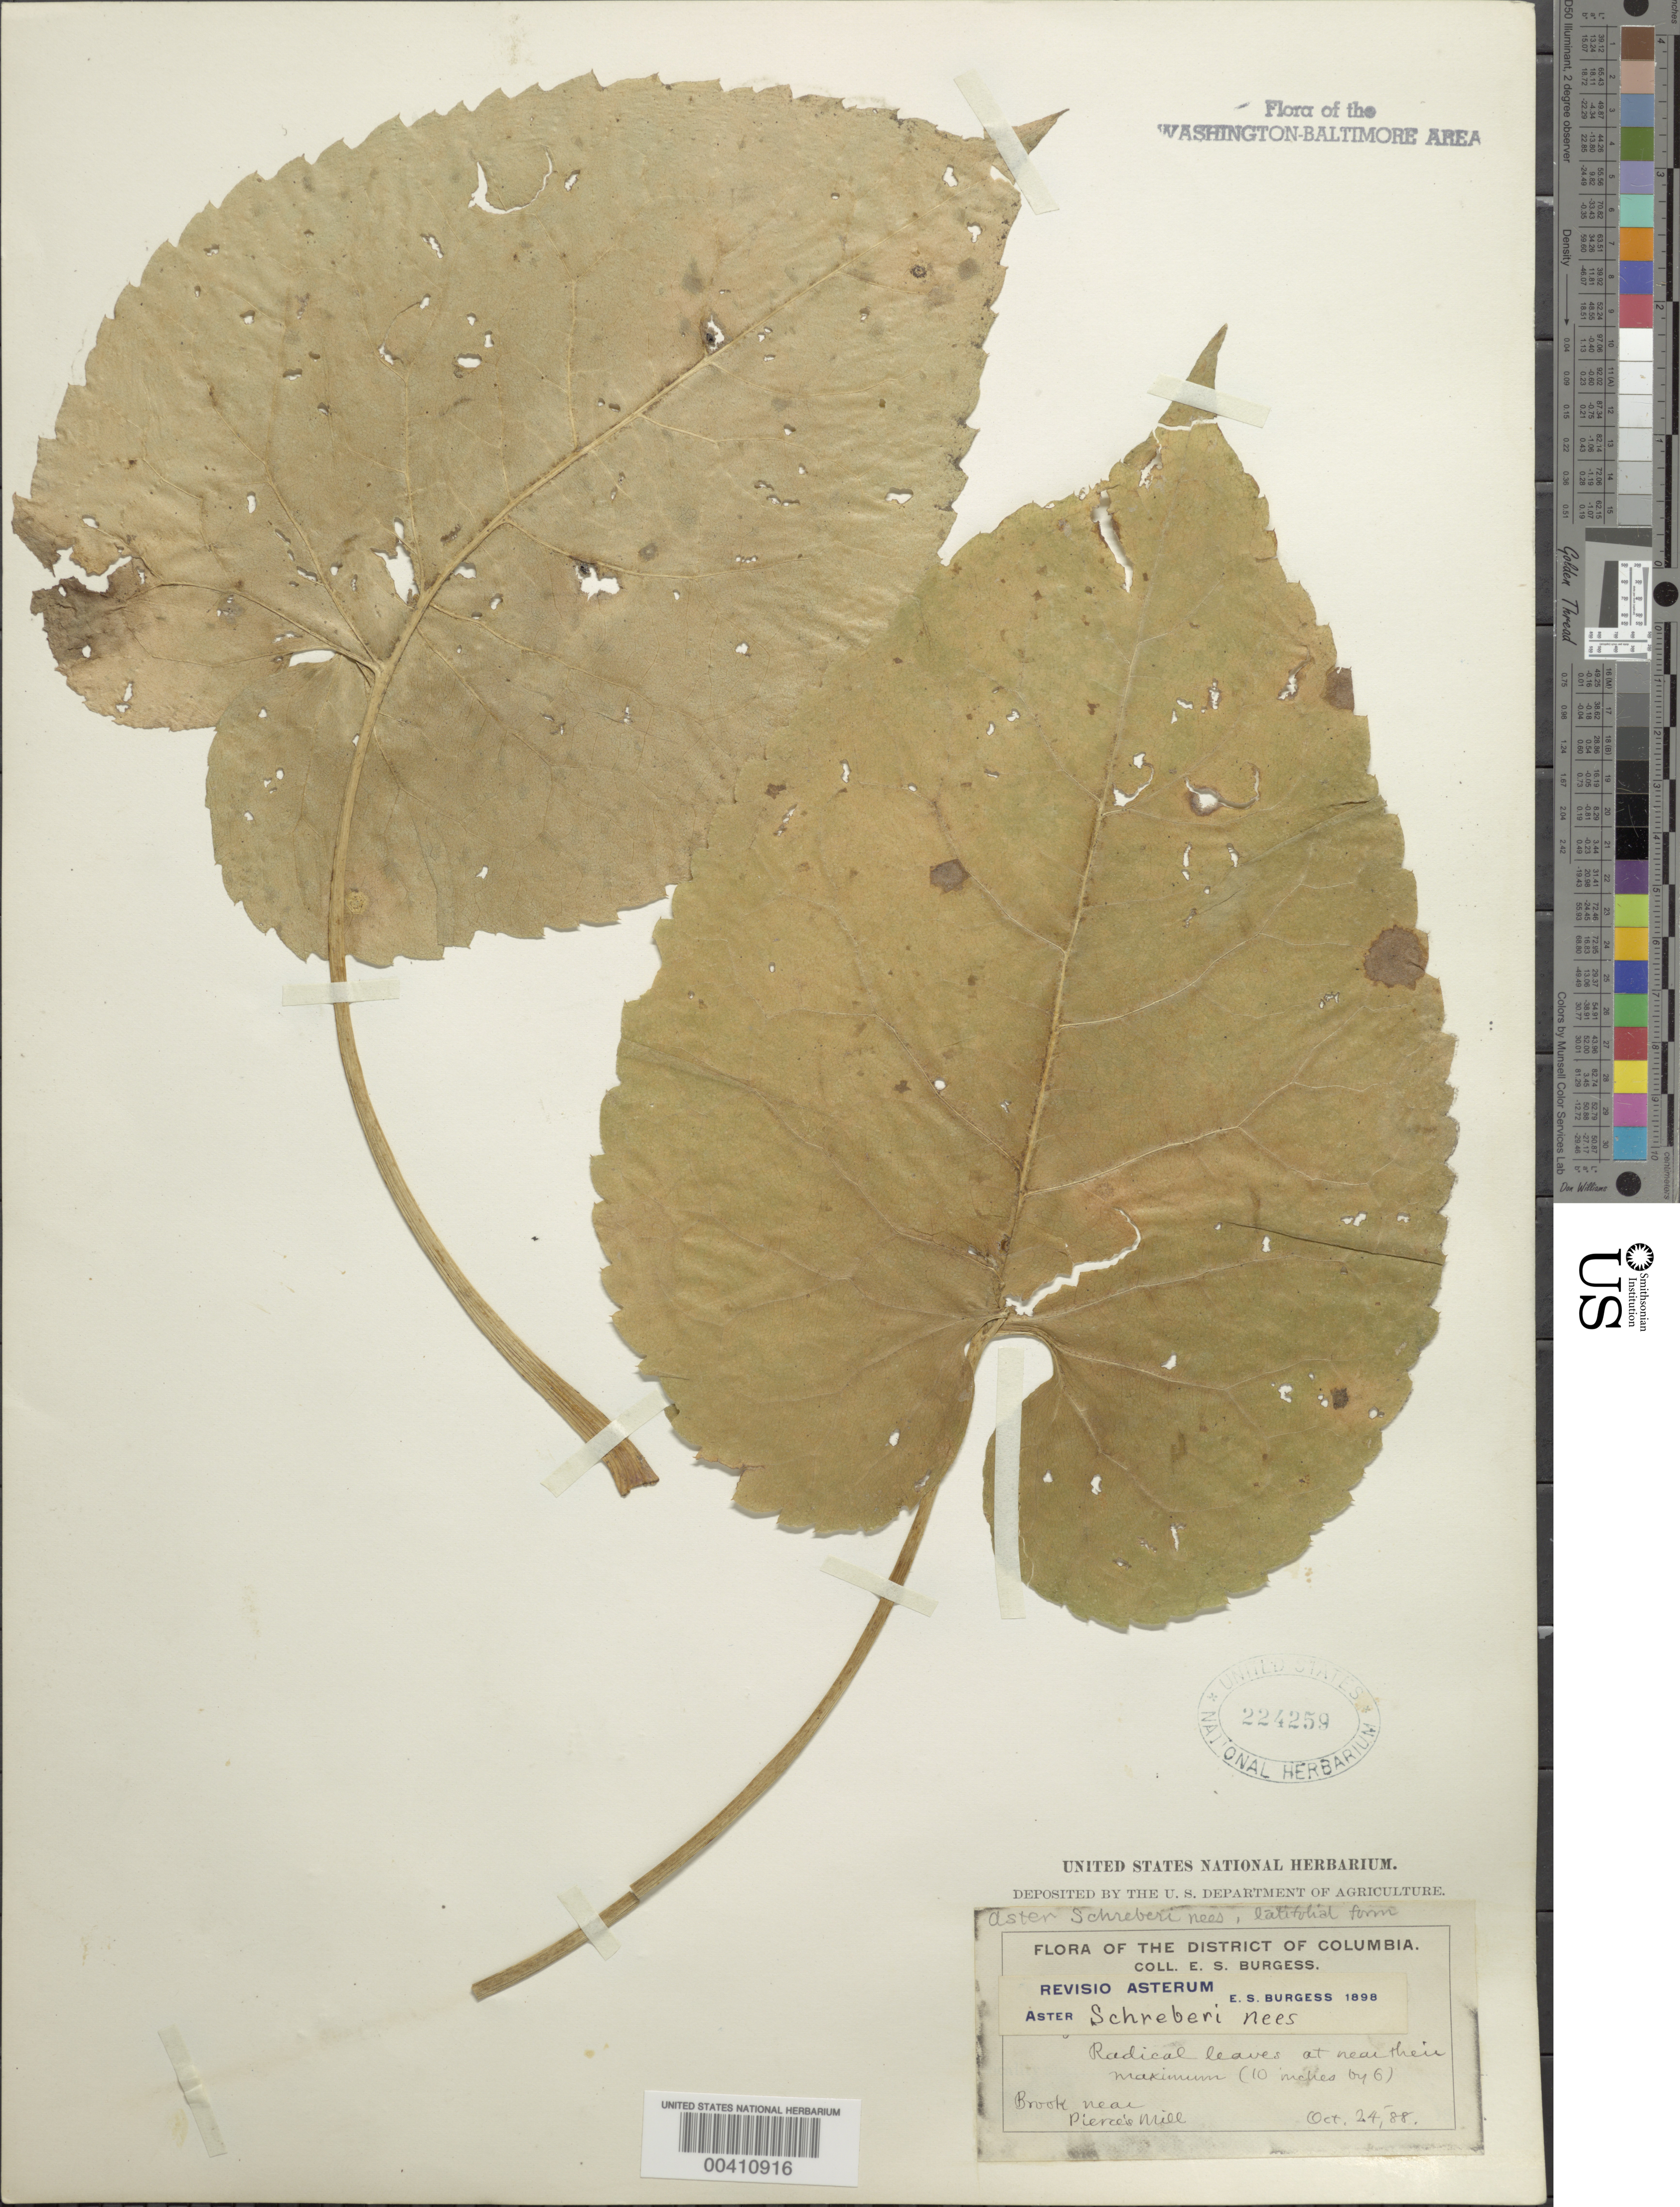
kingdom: Plantae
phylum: Tracheophyta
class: Magnoliopsida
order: Asterales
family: Asteraceae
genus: Eurybia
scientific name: Eurybia schreberi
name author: (Nees) Nees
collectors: E. Burgess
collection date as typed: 24 Sep 1888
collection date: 1888-09-24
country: United States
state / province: District of Columbia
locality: Rock Creek, Brook near Pierce Mill Rock Creek Park & vicinity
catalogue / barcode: US 224259